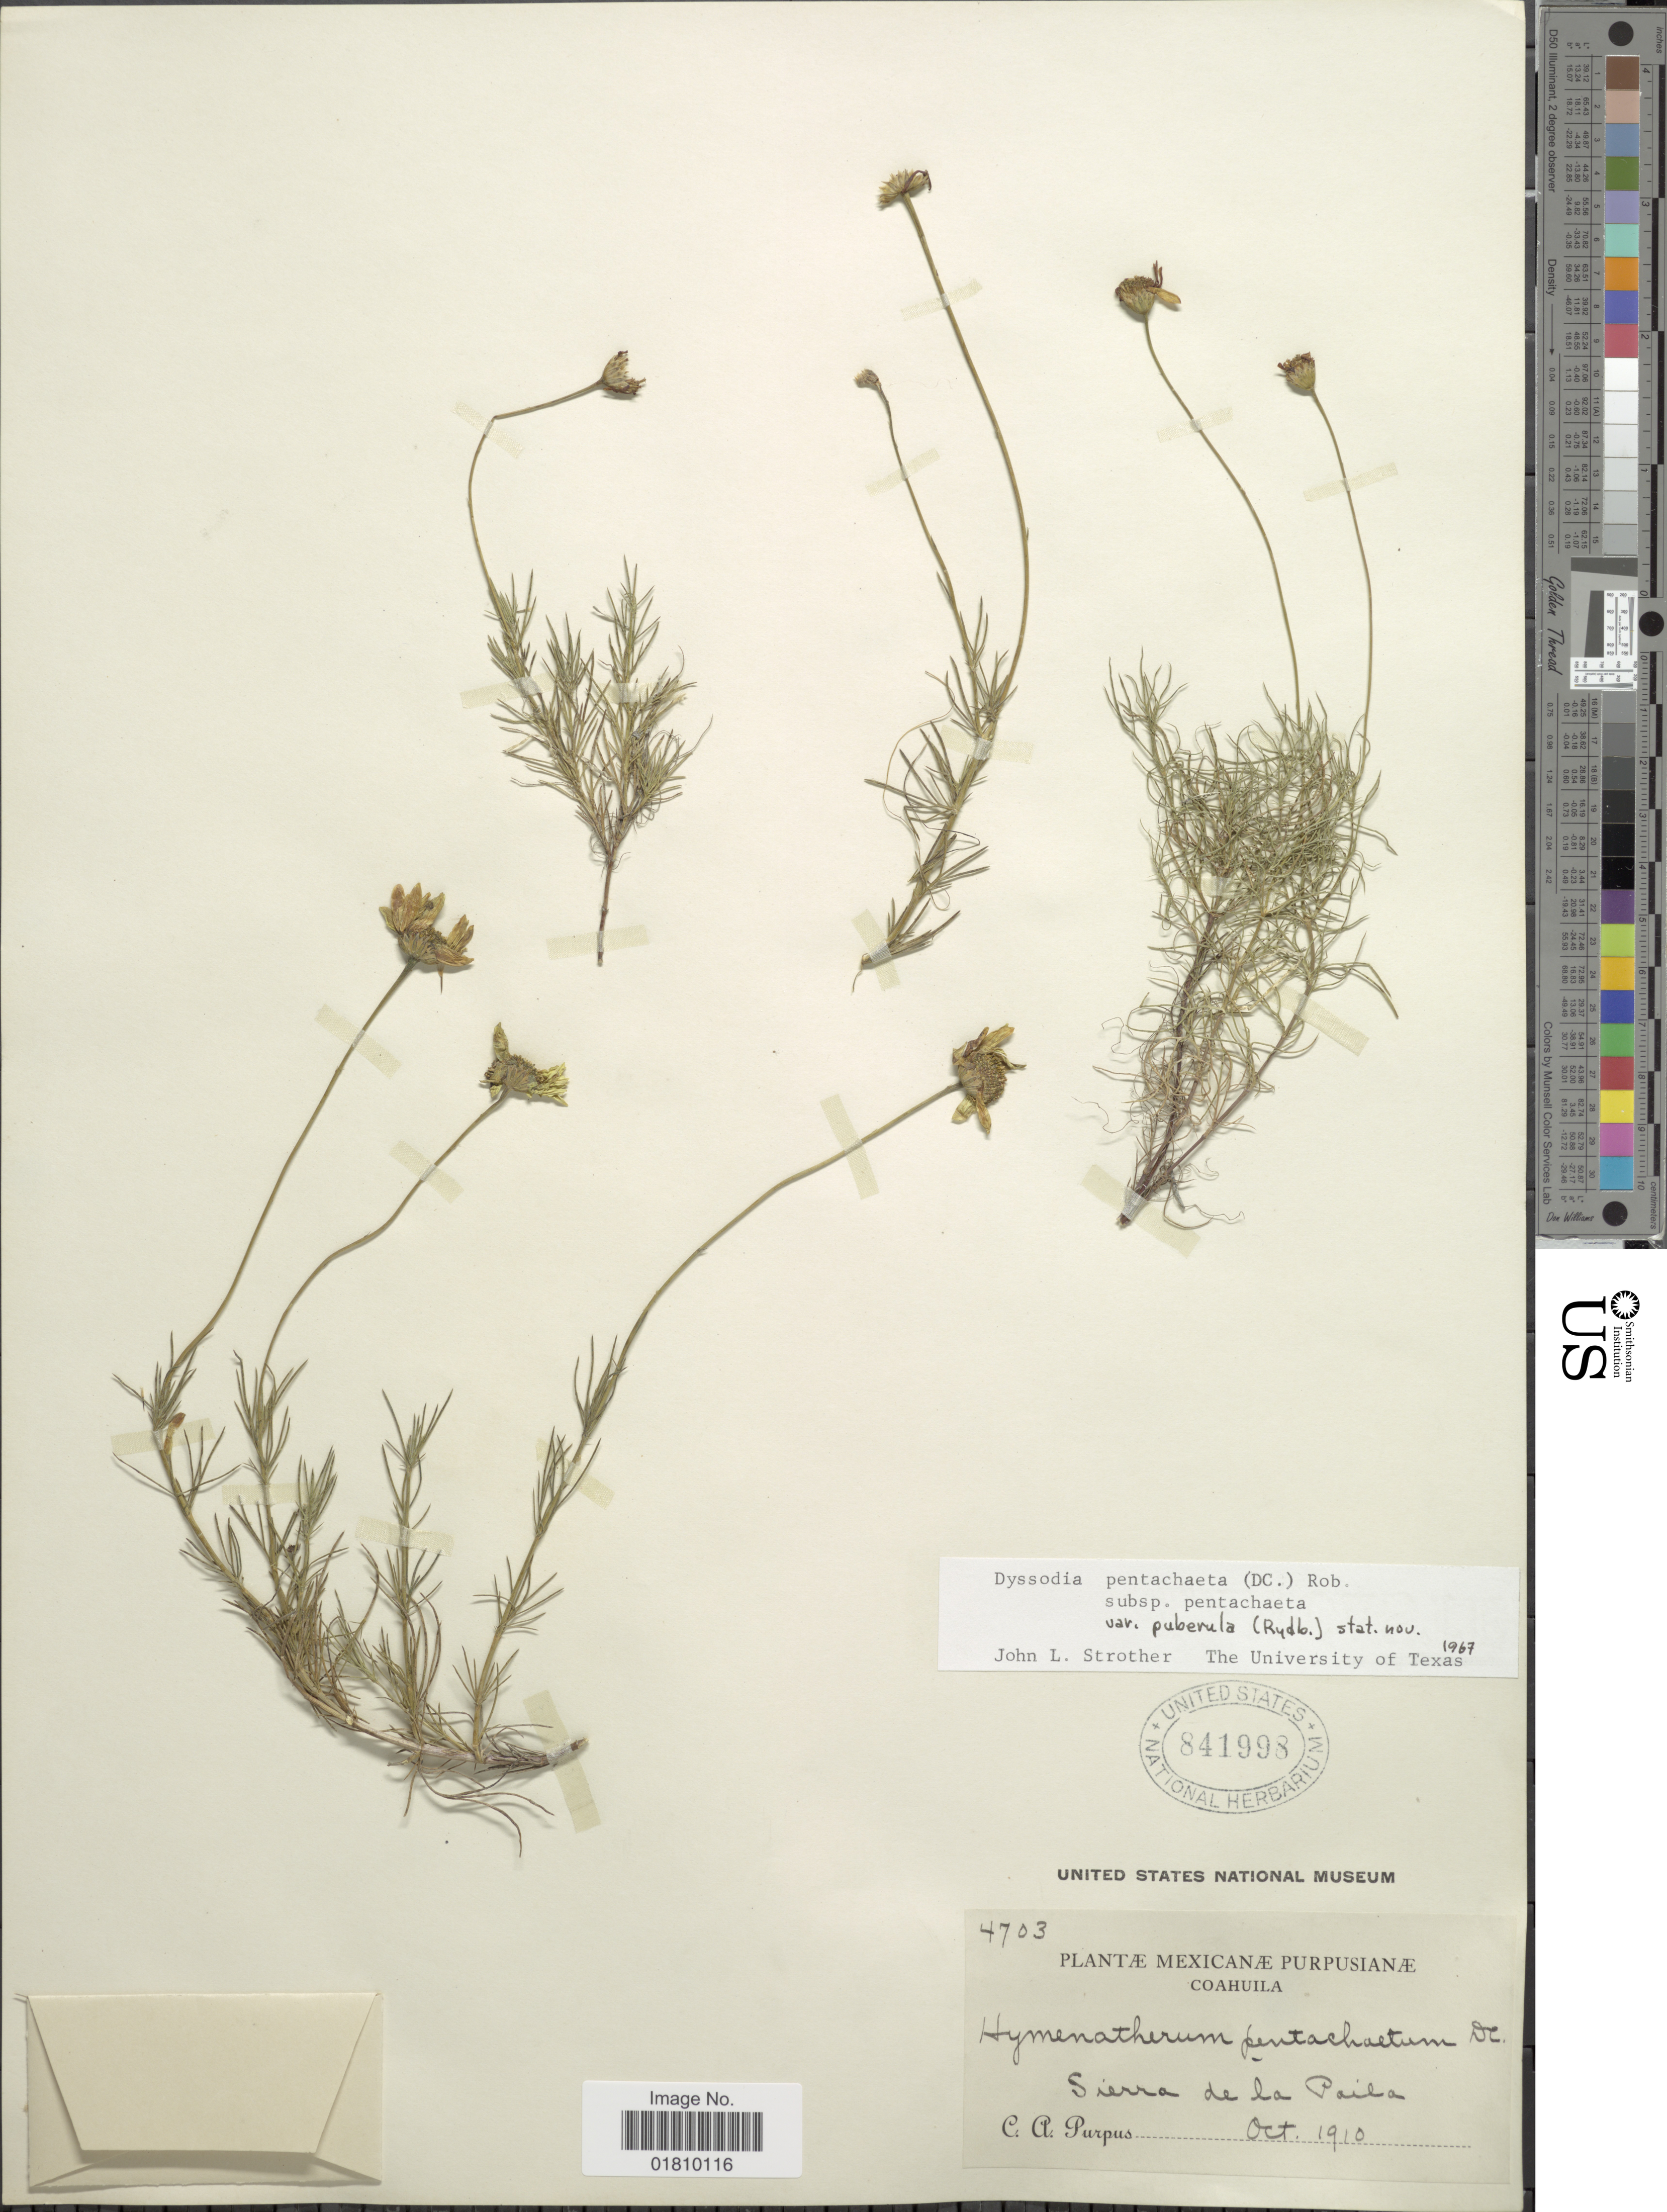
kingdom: Plantae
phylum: Tracheophyta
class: Magnoliopsida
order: Asterales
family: Asteraceae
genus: Thymophylla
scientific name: Thymophylla pentachaeta var. puberula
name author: (Rydb.) Strother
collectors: C. A. Purpus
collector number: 4703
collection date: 1910-10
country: Mexico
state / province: Coahuila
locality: Sierra de la Paila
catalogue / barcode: US 841998